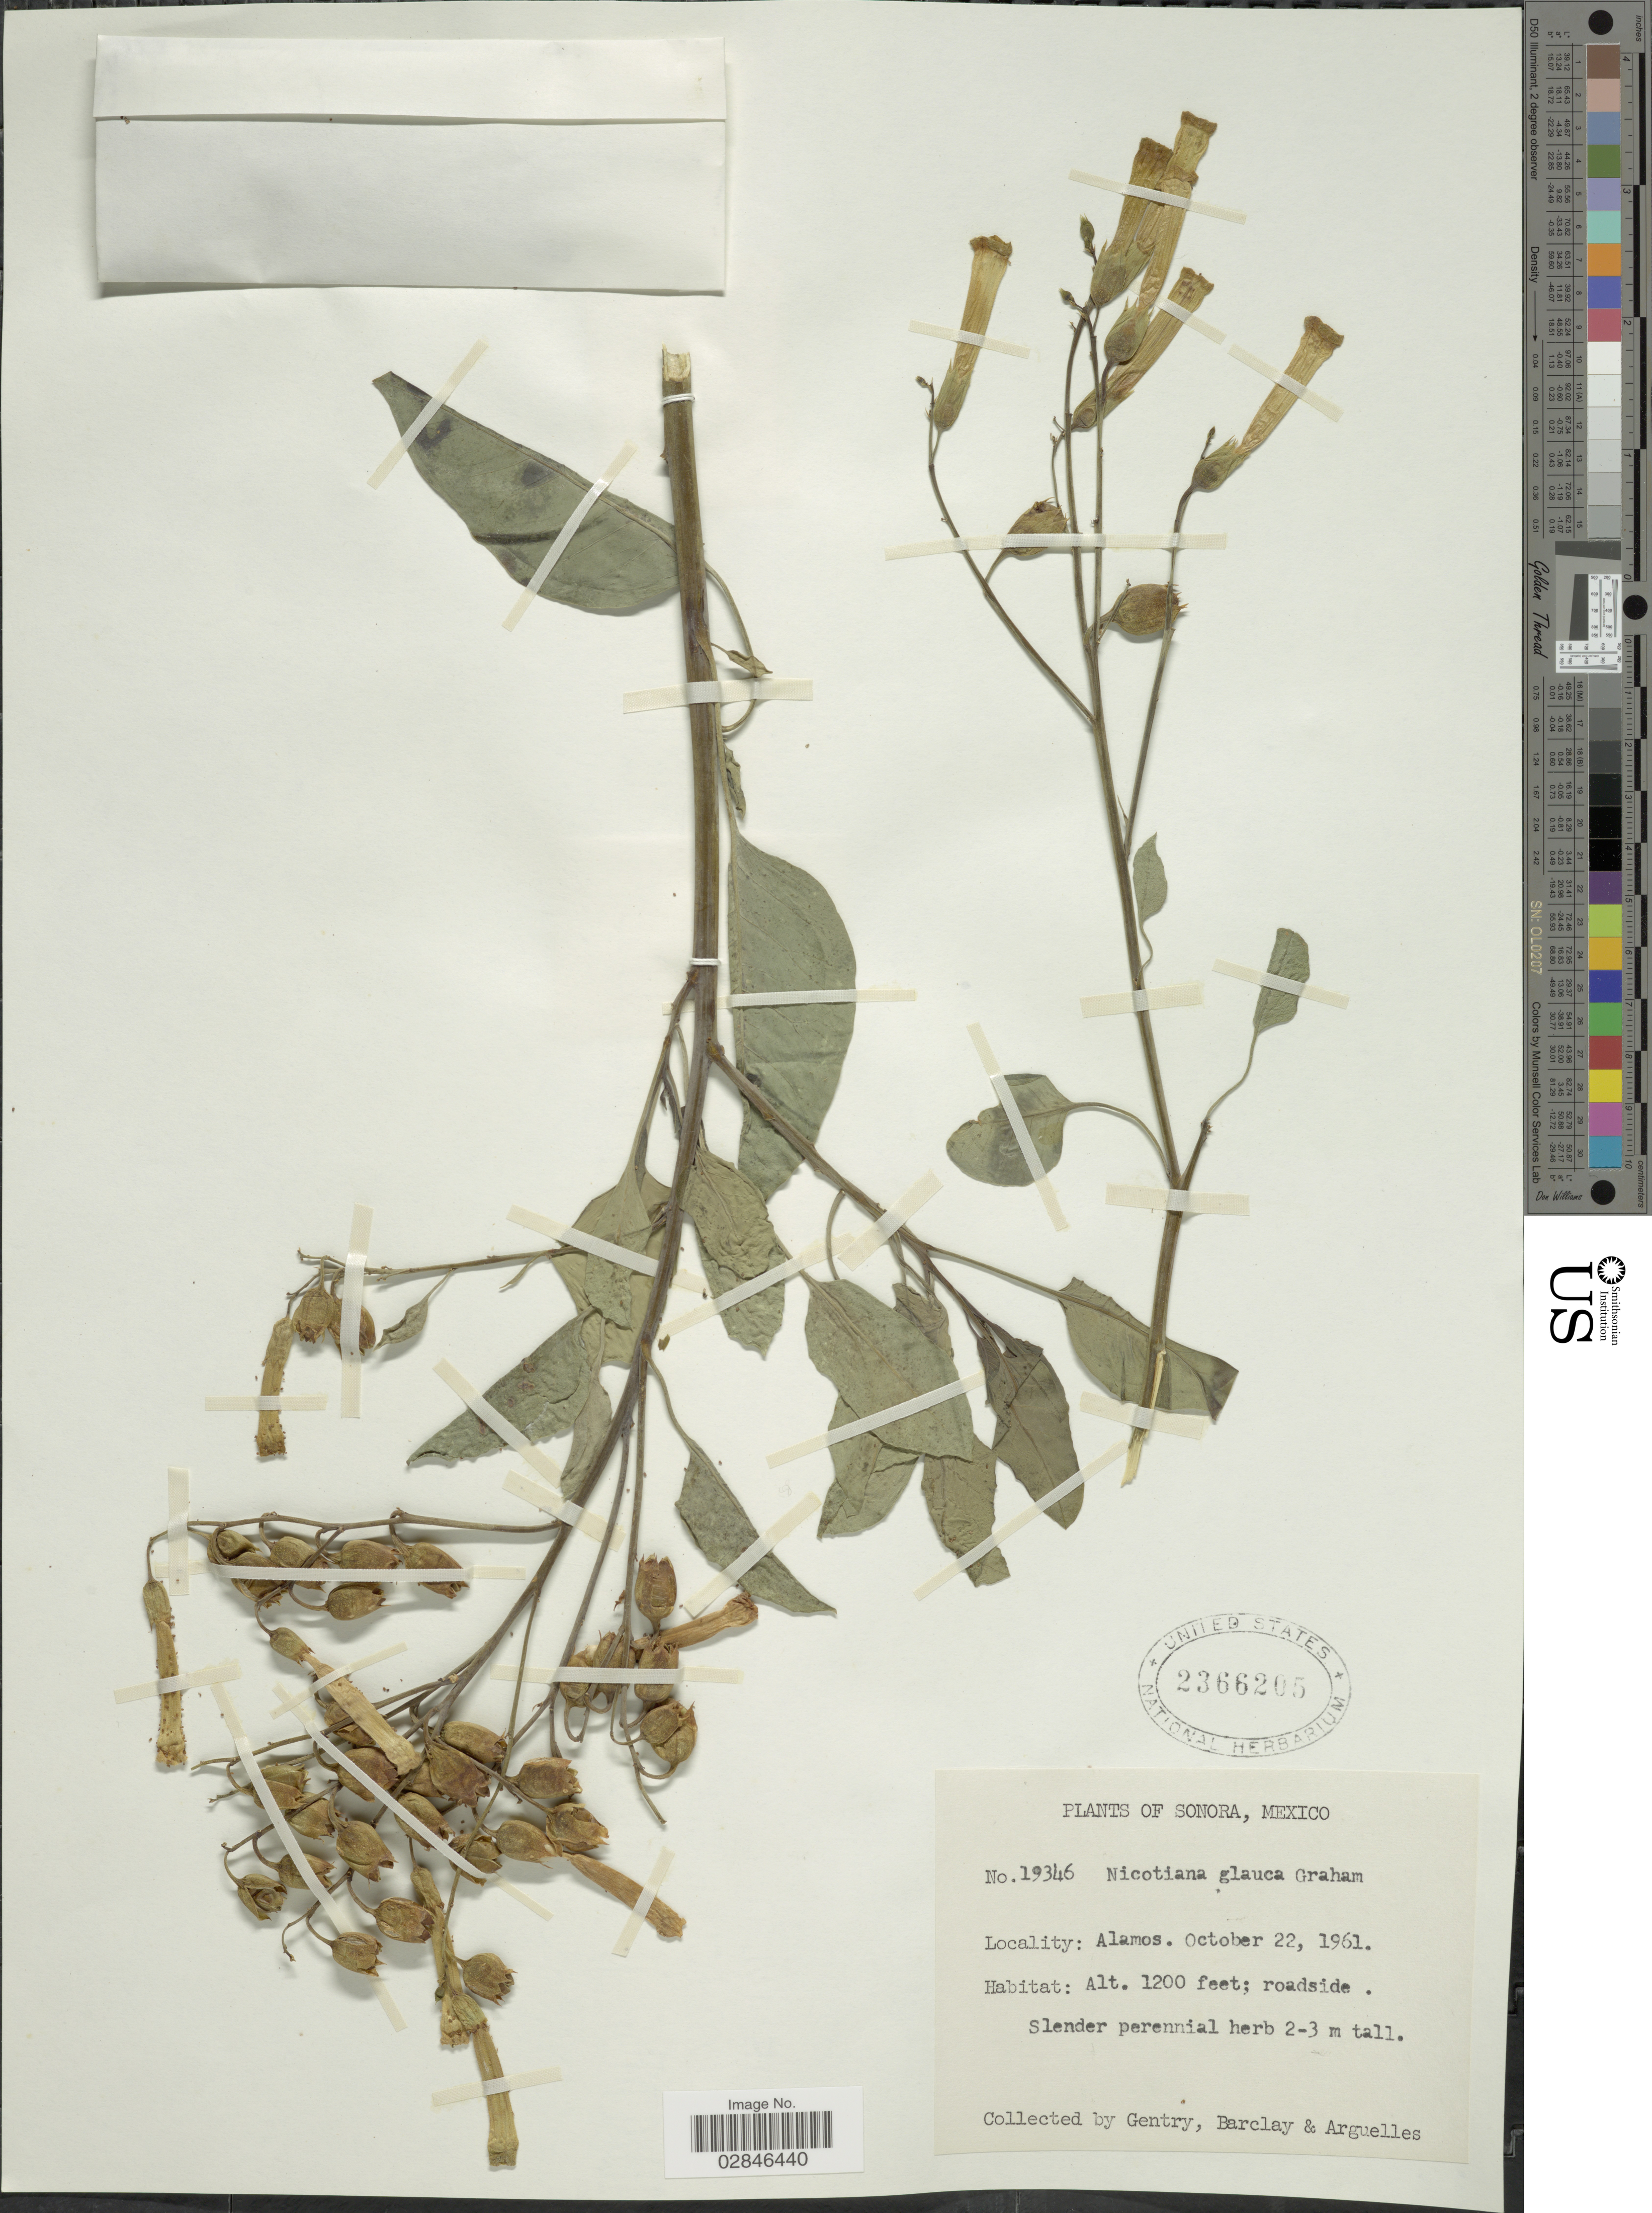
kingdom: Plantae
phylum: Tracheophyta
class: Magnoliopsida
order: Solanales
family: Solanaceae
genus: Nicotiana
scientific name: Nicotiana glauca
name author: Graham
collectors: Gentry, --, -- Barclay & Arguelles, --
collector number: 19346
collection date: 1961-10-22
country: Mexico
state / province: Sonora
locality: Alamos.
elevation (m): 366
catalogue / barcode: US 2366205